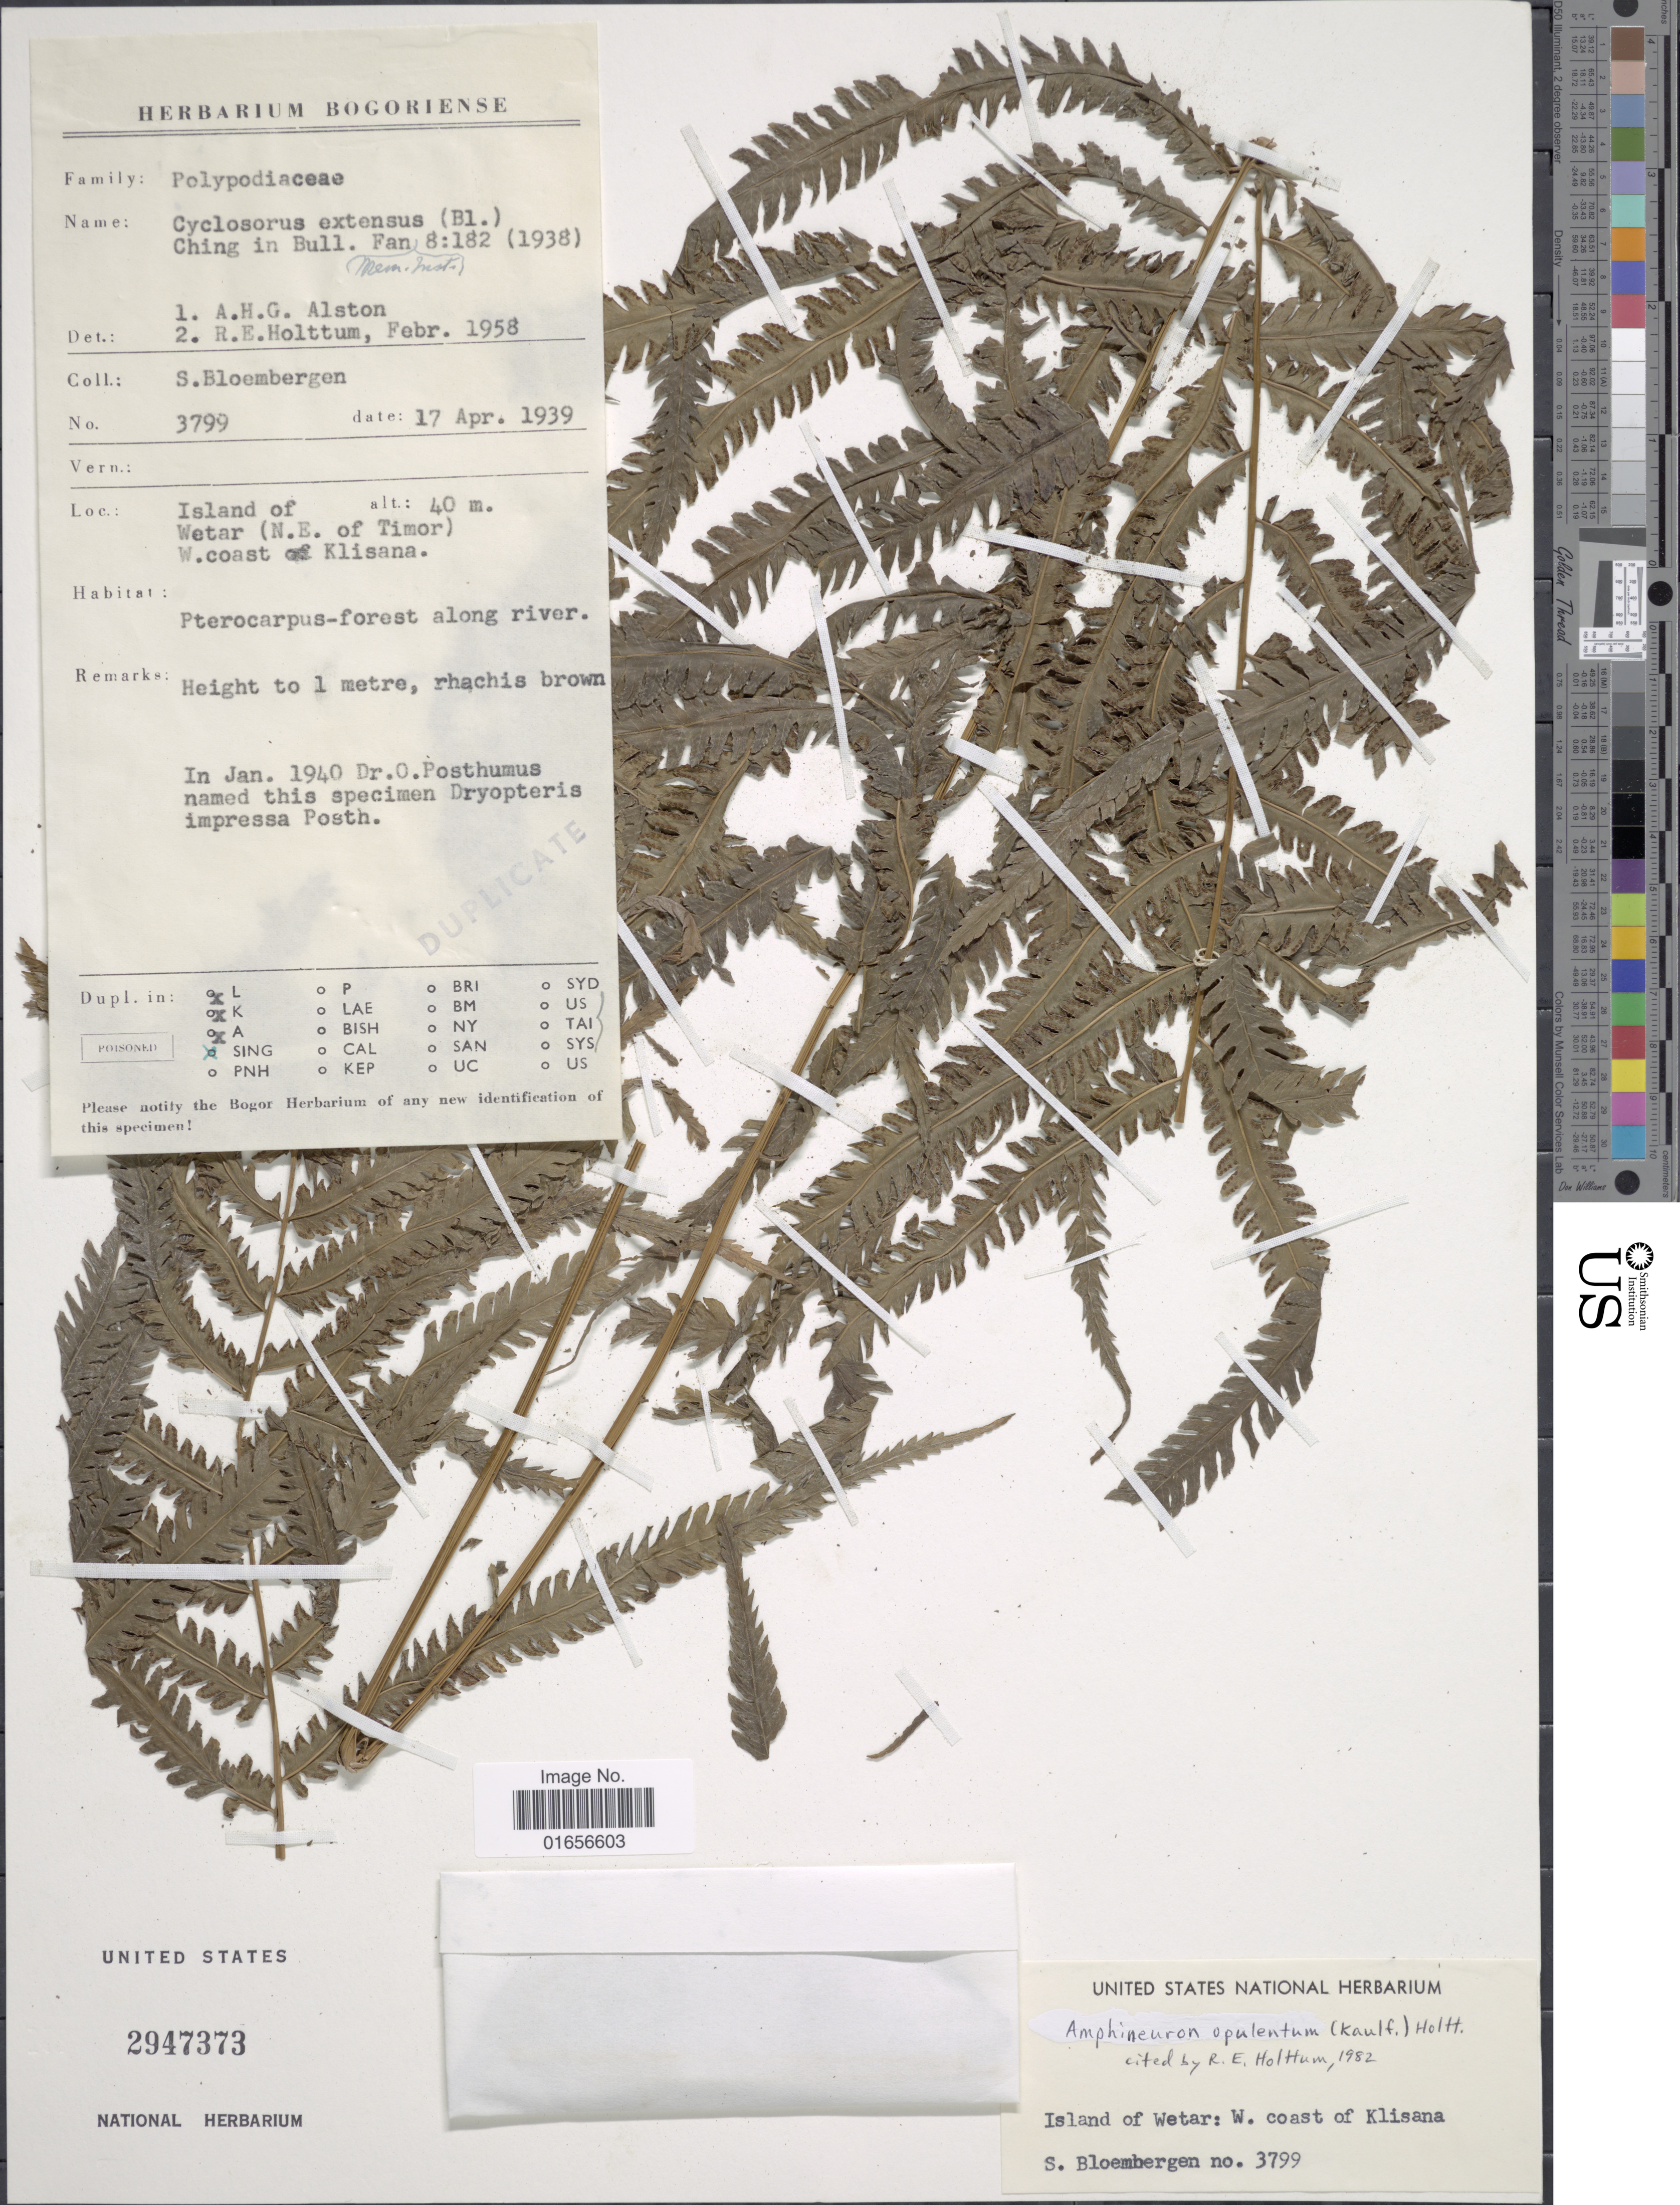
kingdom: Plantae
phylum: Tracheophyta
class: Polypodiopsida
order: Polypodiales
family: Thelypteridaceae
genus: Amphineuron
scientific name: Amphineuron opulentum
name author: (Kaulf.) Holttum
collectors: S. Bloembergen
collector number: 3799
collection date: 1939-04-17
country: Indonesia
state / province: Maluku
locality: Island of Wetar, ( N.E. of Timor) W. coast of Klisana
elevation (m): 40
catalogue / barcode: US 2947373